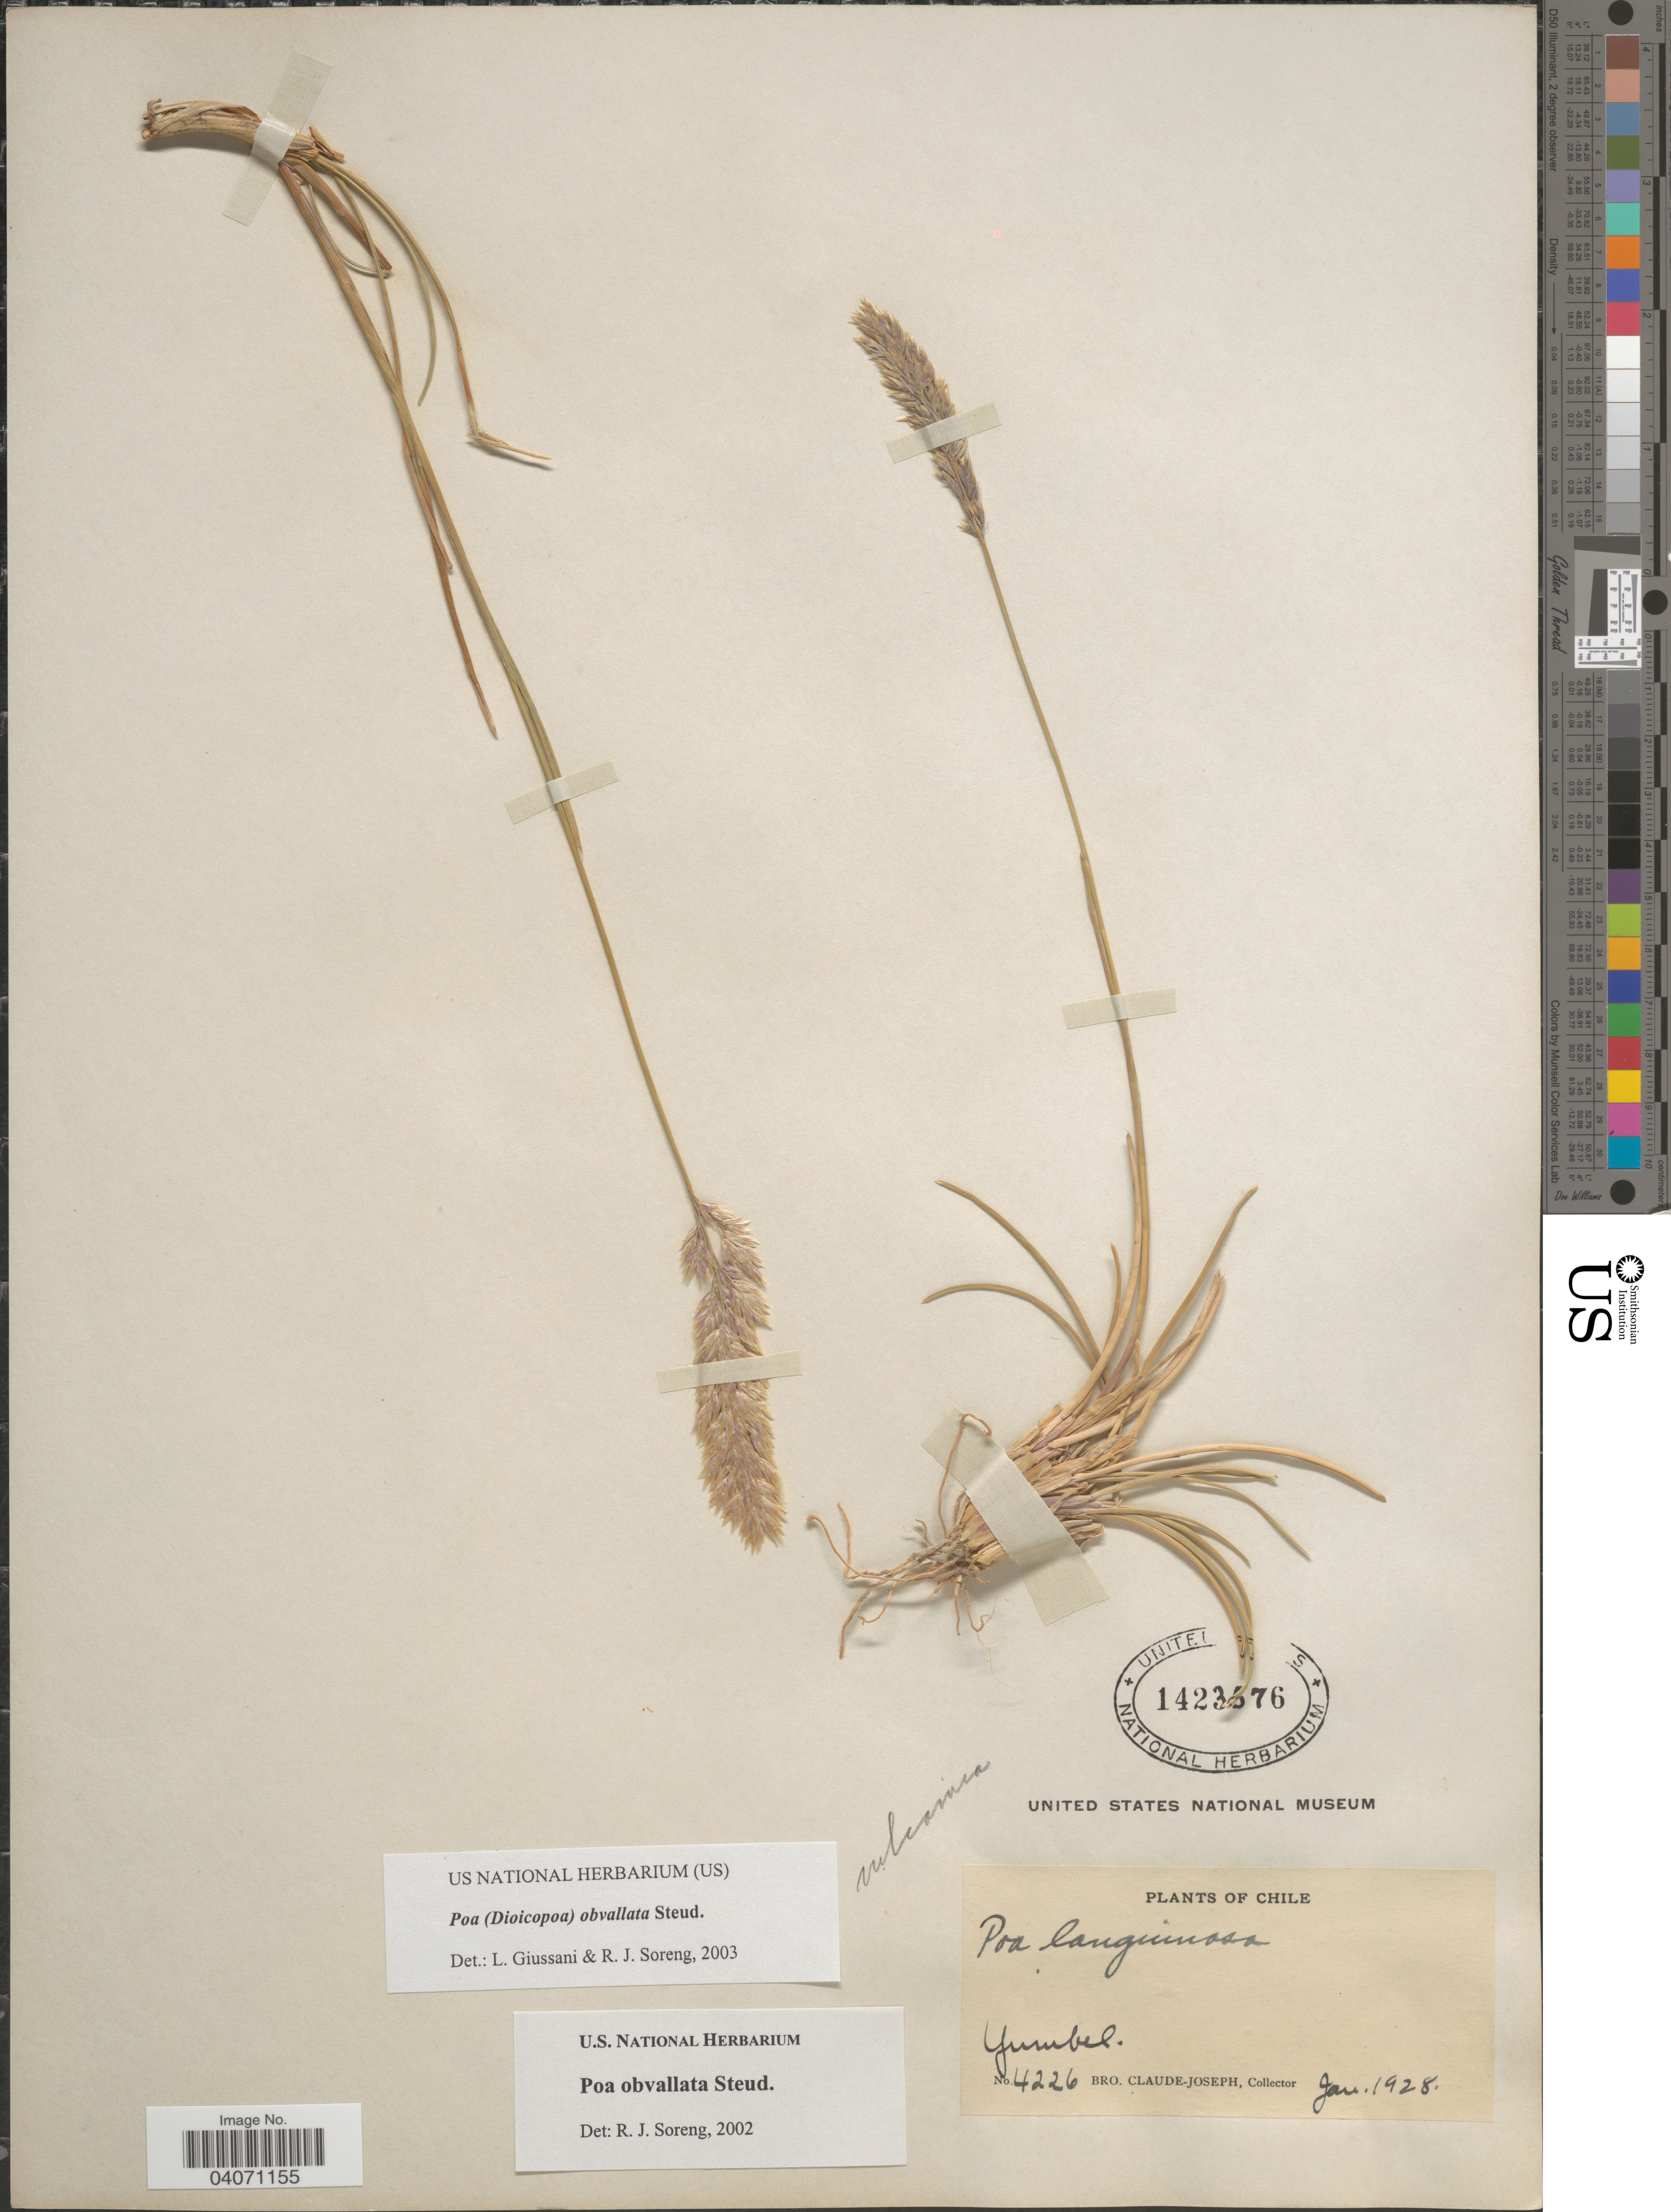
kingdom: Plantae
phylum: Tracheophyta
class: Liliopsida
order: Poales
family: Poaceae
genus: Poa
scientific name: Poa obvallata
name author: Steud.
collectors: Bro. Claude-Joseph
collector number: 4226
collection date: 1928-01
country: Chile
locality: Yumbel.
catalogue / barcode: US 1423576